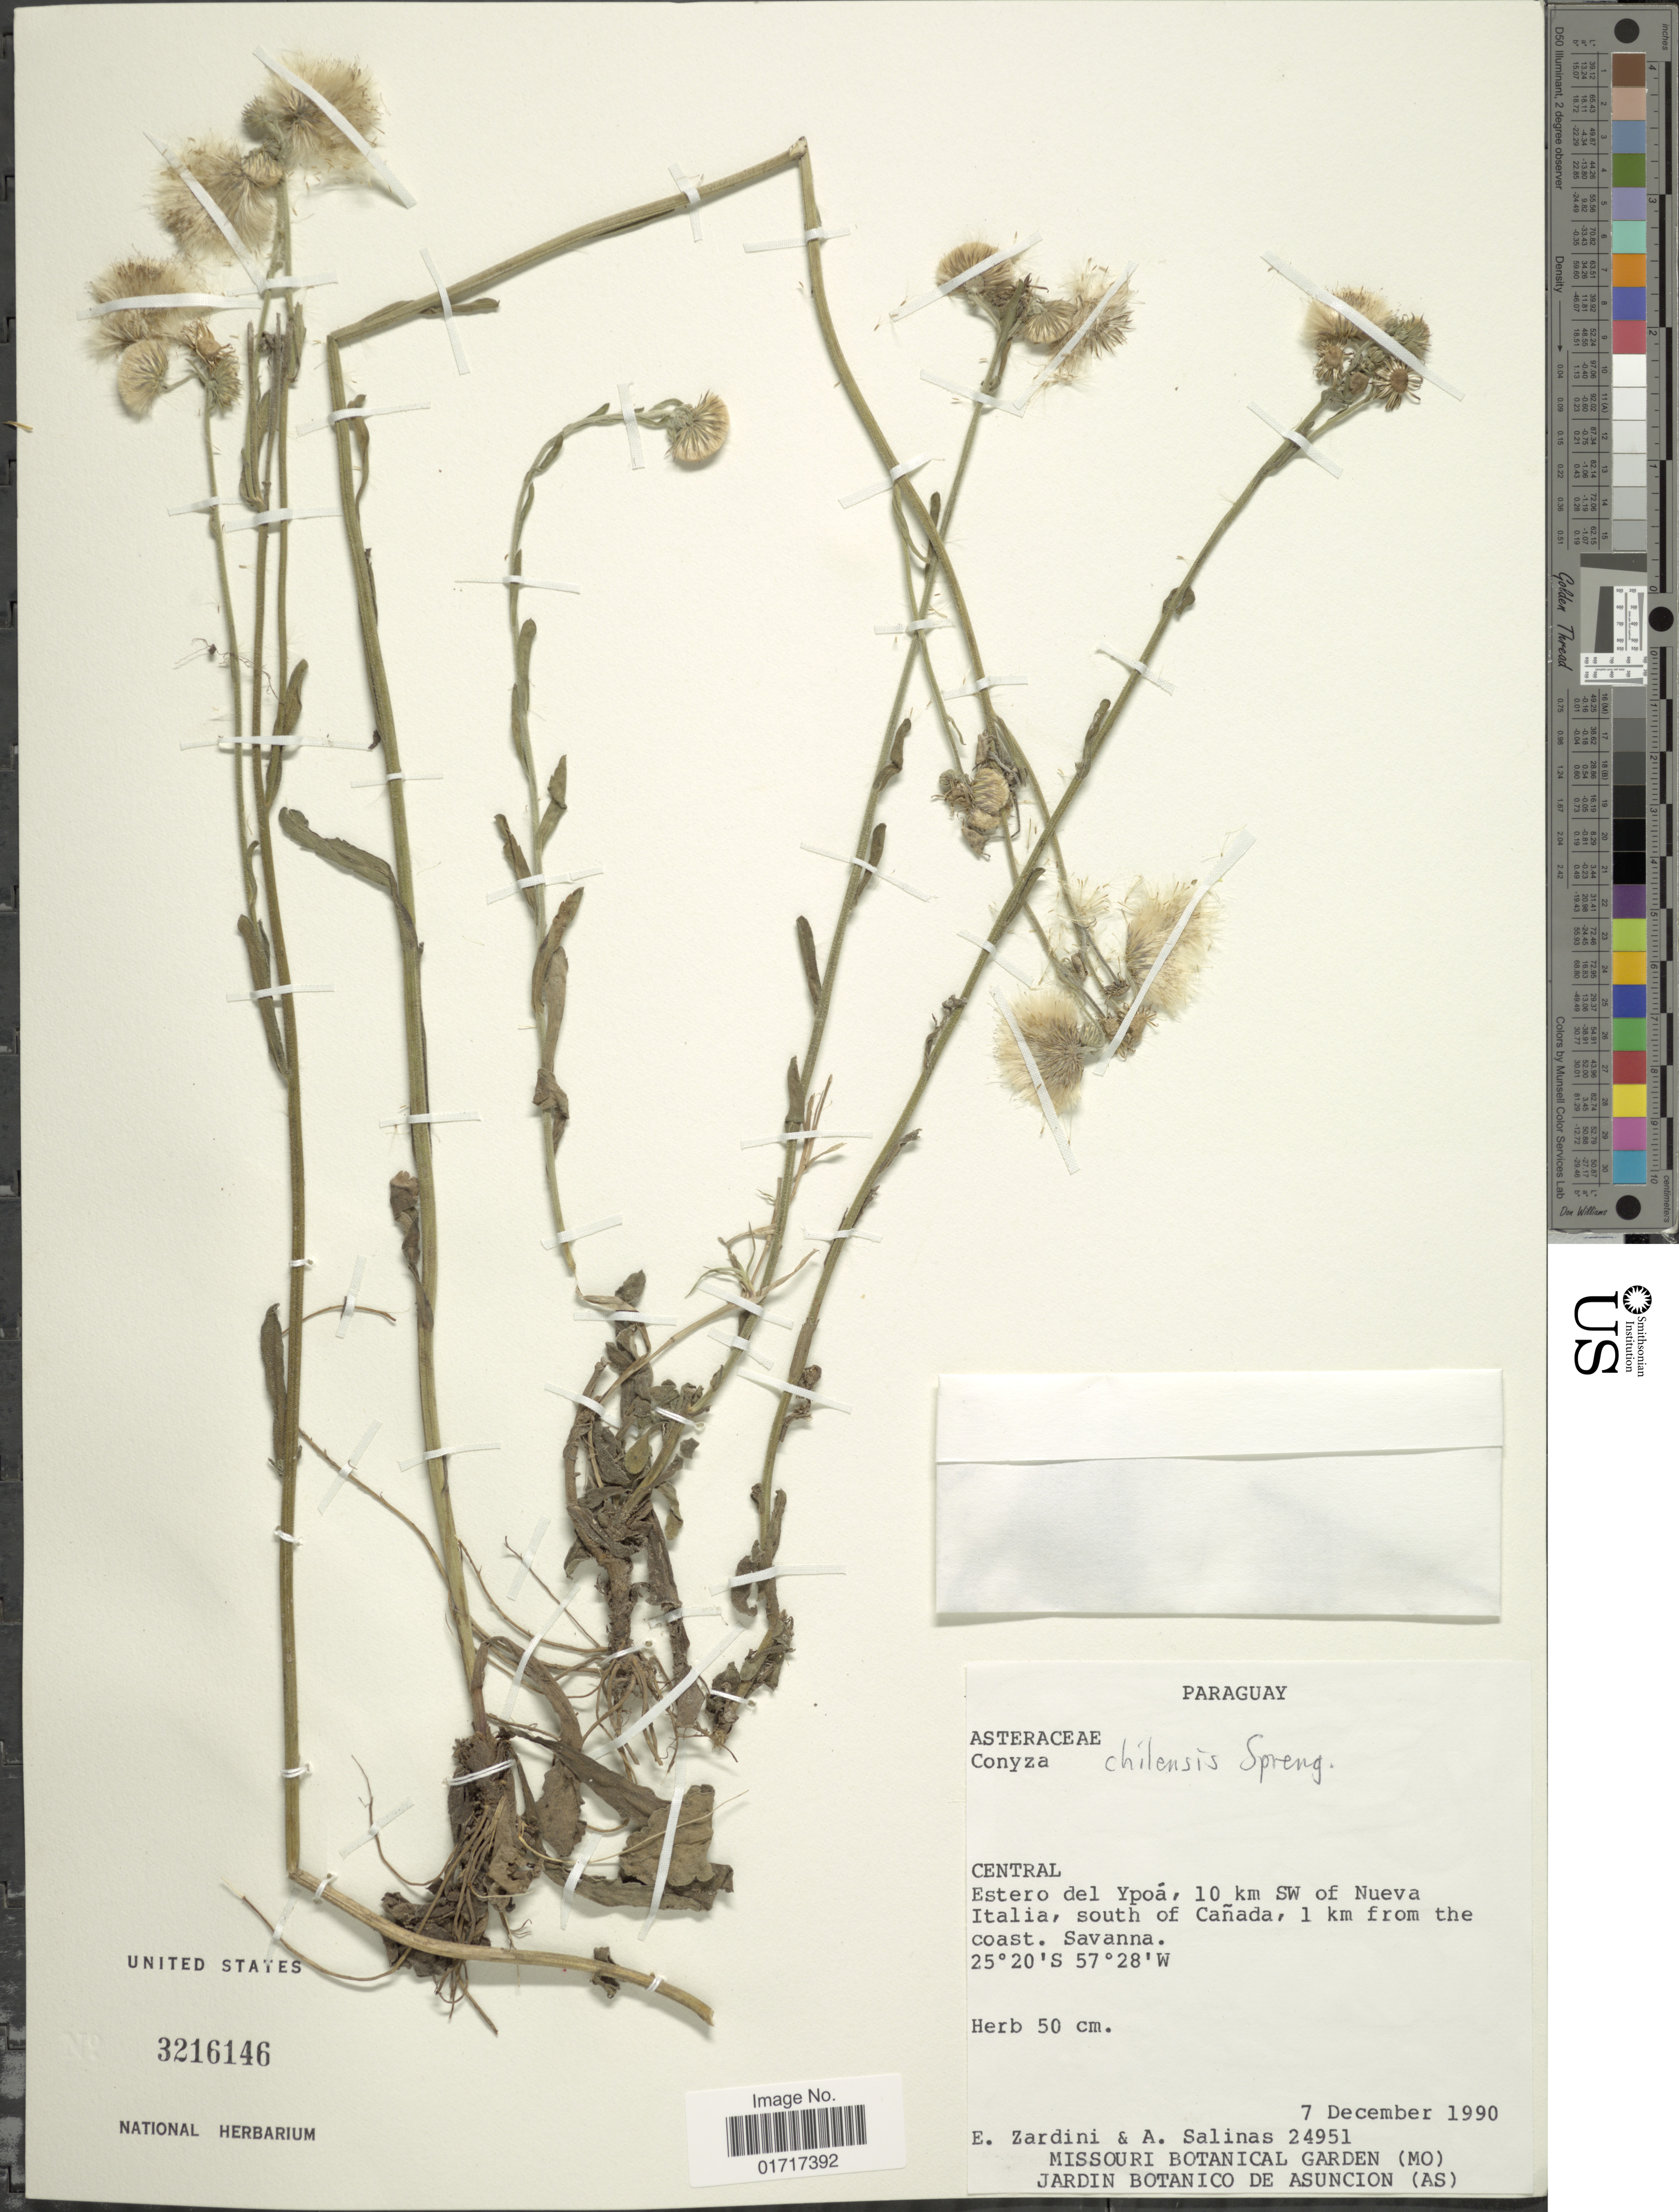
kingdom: Plantae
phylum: Tracheophyta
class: Magnoliopsida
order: Asterales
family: Asteraceae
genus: Conyza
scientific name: Conyza primulaefolia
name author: (Lam.) Cuatrec. & Lourteig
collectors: E. M. Zardini & A. Salinas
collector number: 24951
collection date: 1990-12-07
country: Paraguay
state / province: Central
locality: Central, Estero del Ypoa, 10 km SW of Nueva Italia, south of Canada, 1 km from the Coas.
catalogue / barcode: US 3216146